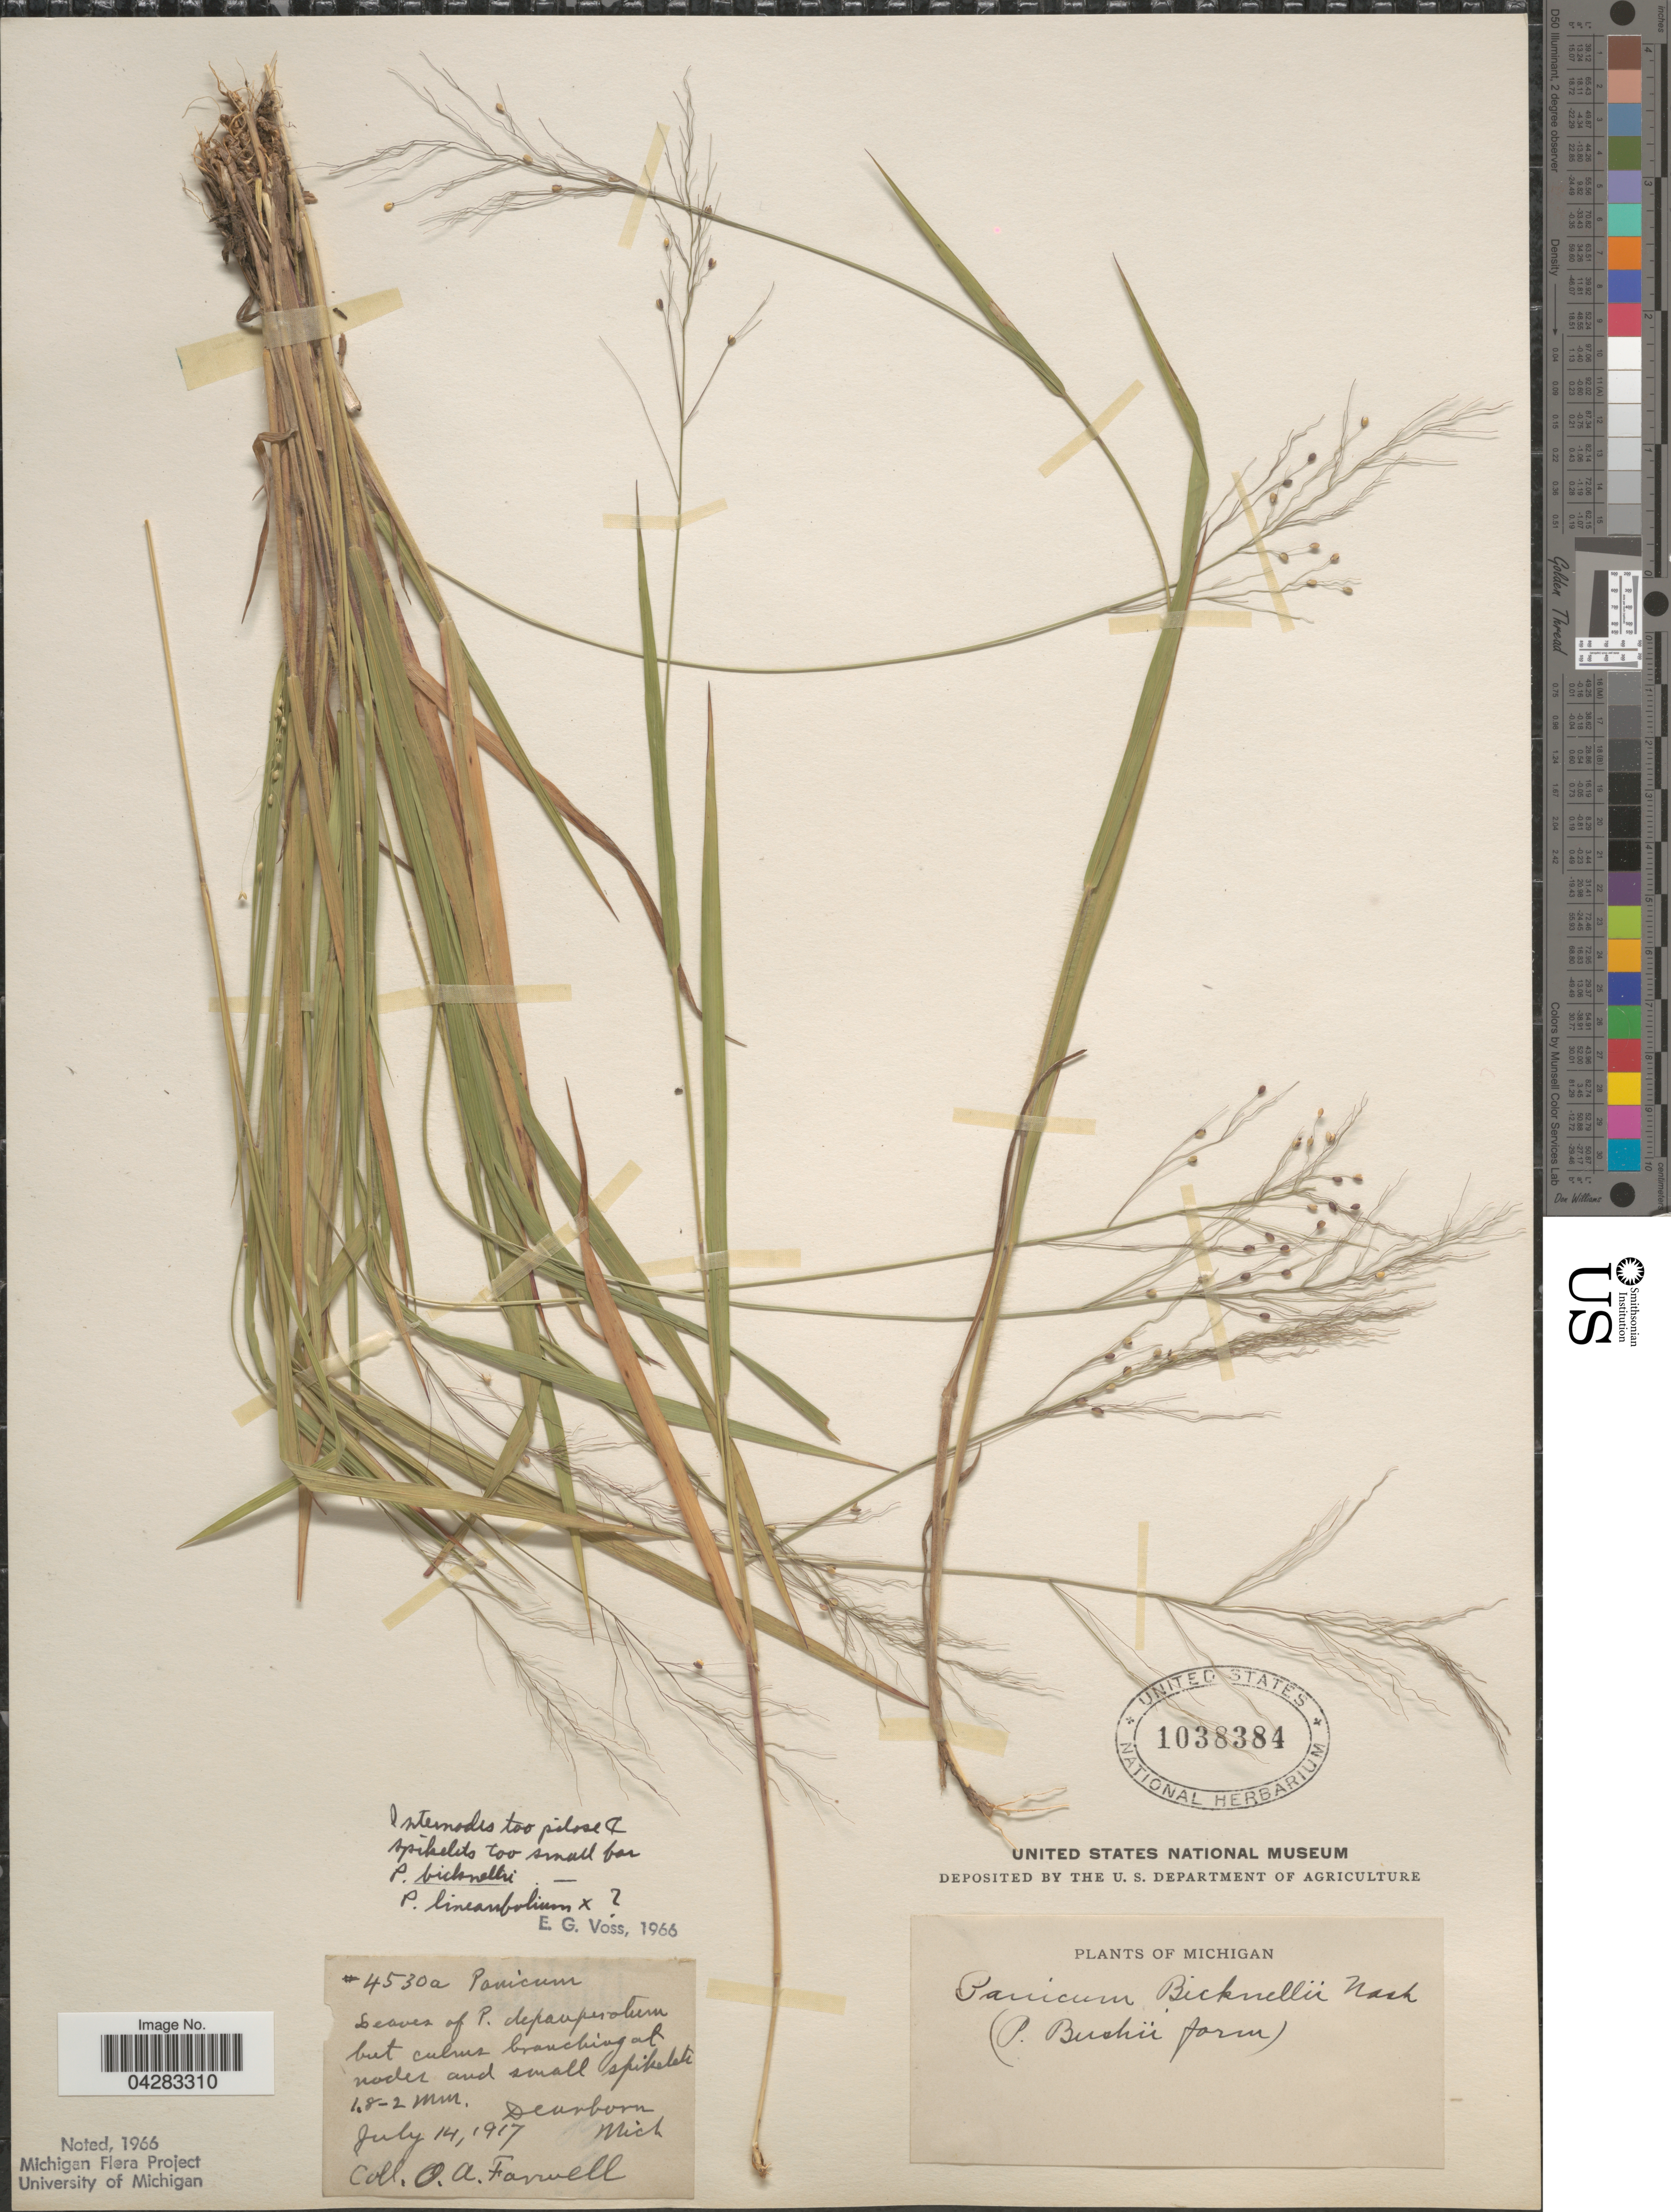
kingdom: Plantae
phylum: Tracheophyta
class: Liliopsida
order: Poales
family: Poaceae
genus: Dichanthelium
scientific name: Dichanthelium linearifolium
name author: (Scribn.) Gould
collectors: O. Farwell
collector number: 4530a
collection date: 1917-07-14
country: United States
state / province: Michigan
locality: Dearborn.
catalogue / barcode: US 1038384